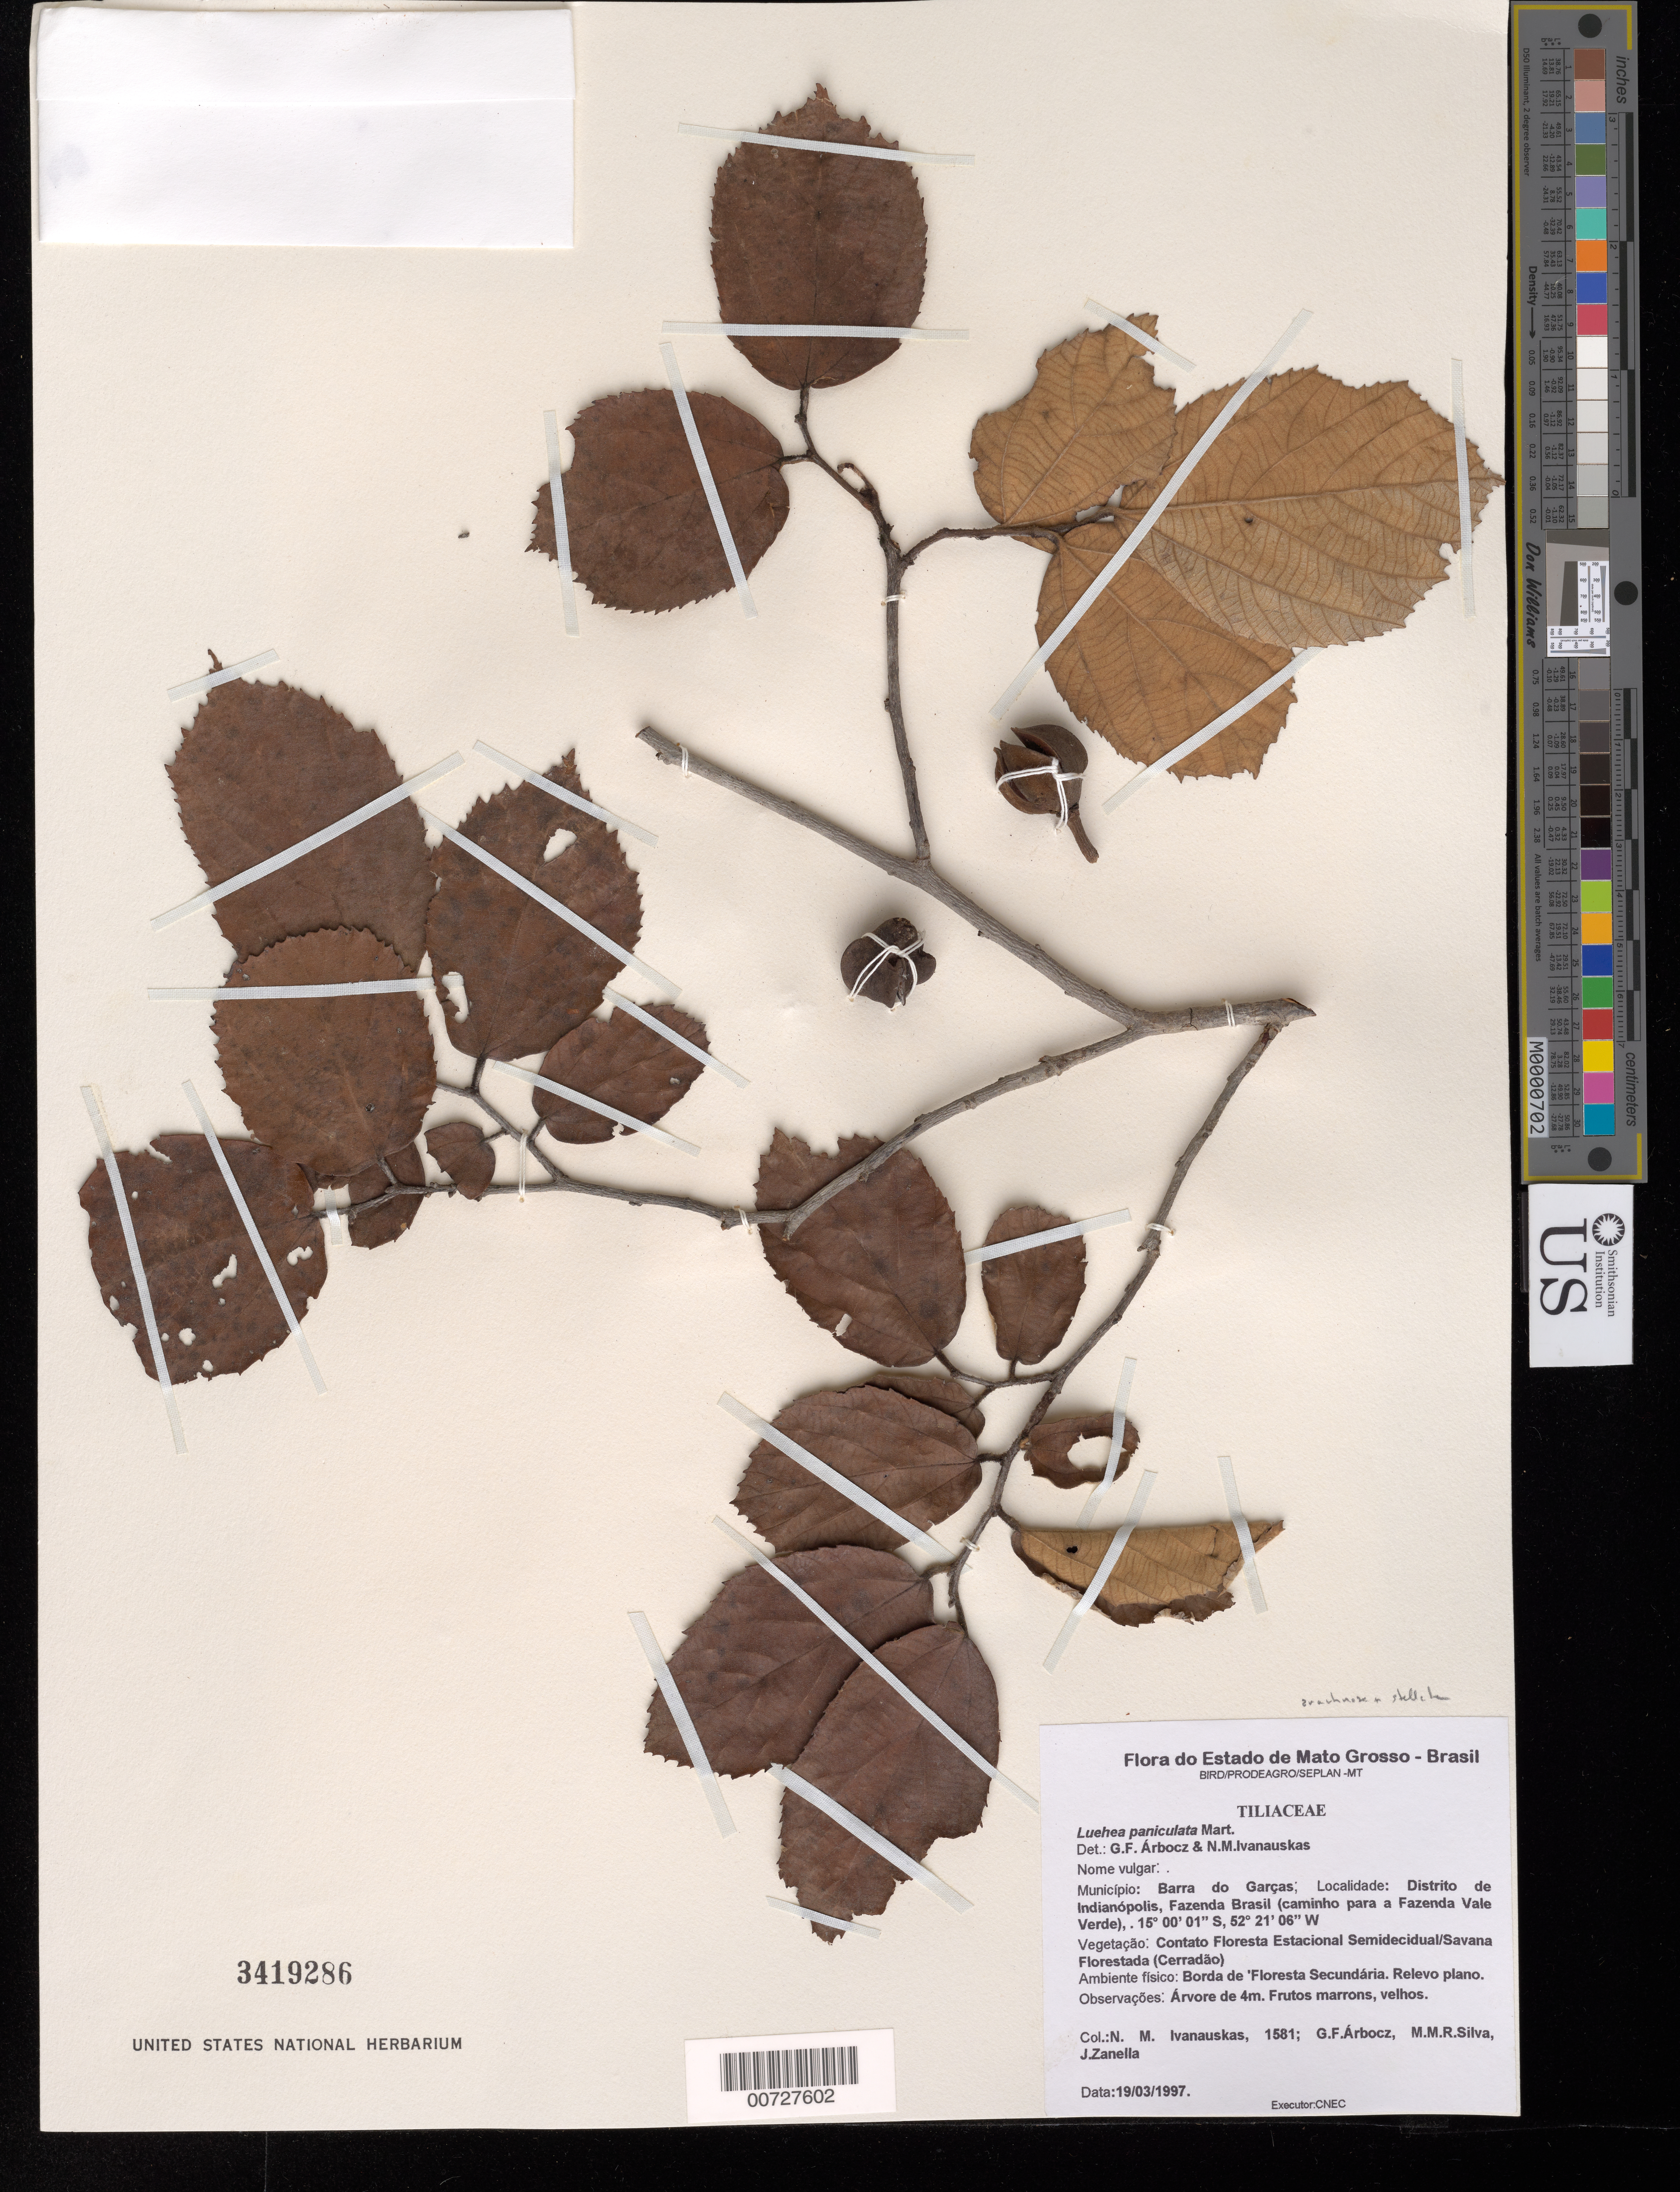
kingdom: Plantae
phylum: Tracheophyta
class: Magnoliopsida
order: Malvales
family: Malvaceae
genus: Luehea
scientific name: Luehea paniculata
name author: Mart.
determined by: Árbocz, G. F.; Ivanauskas, N. M.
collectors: N. Ivanauskas, G. Árbocz, M. R. Silva & J. Zanella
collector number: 1581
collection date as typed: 19 Mar 1997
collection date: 1997-03-19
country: Brazil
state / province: Mato Grosso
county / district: Barra de Garças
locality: Distrito de Indianópolis, Fazenda Brasil (caminho para a Fazenda Vale Verde).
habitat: Contato floresta estacional semidecidual/savana florestada (cerradão).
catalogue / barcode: US 3419286